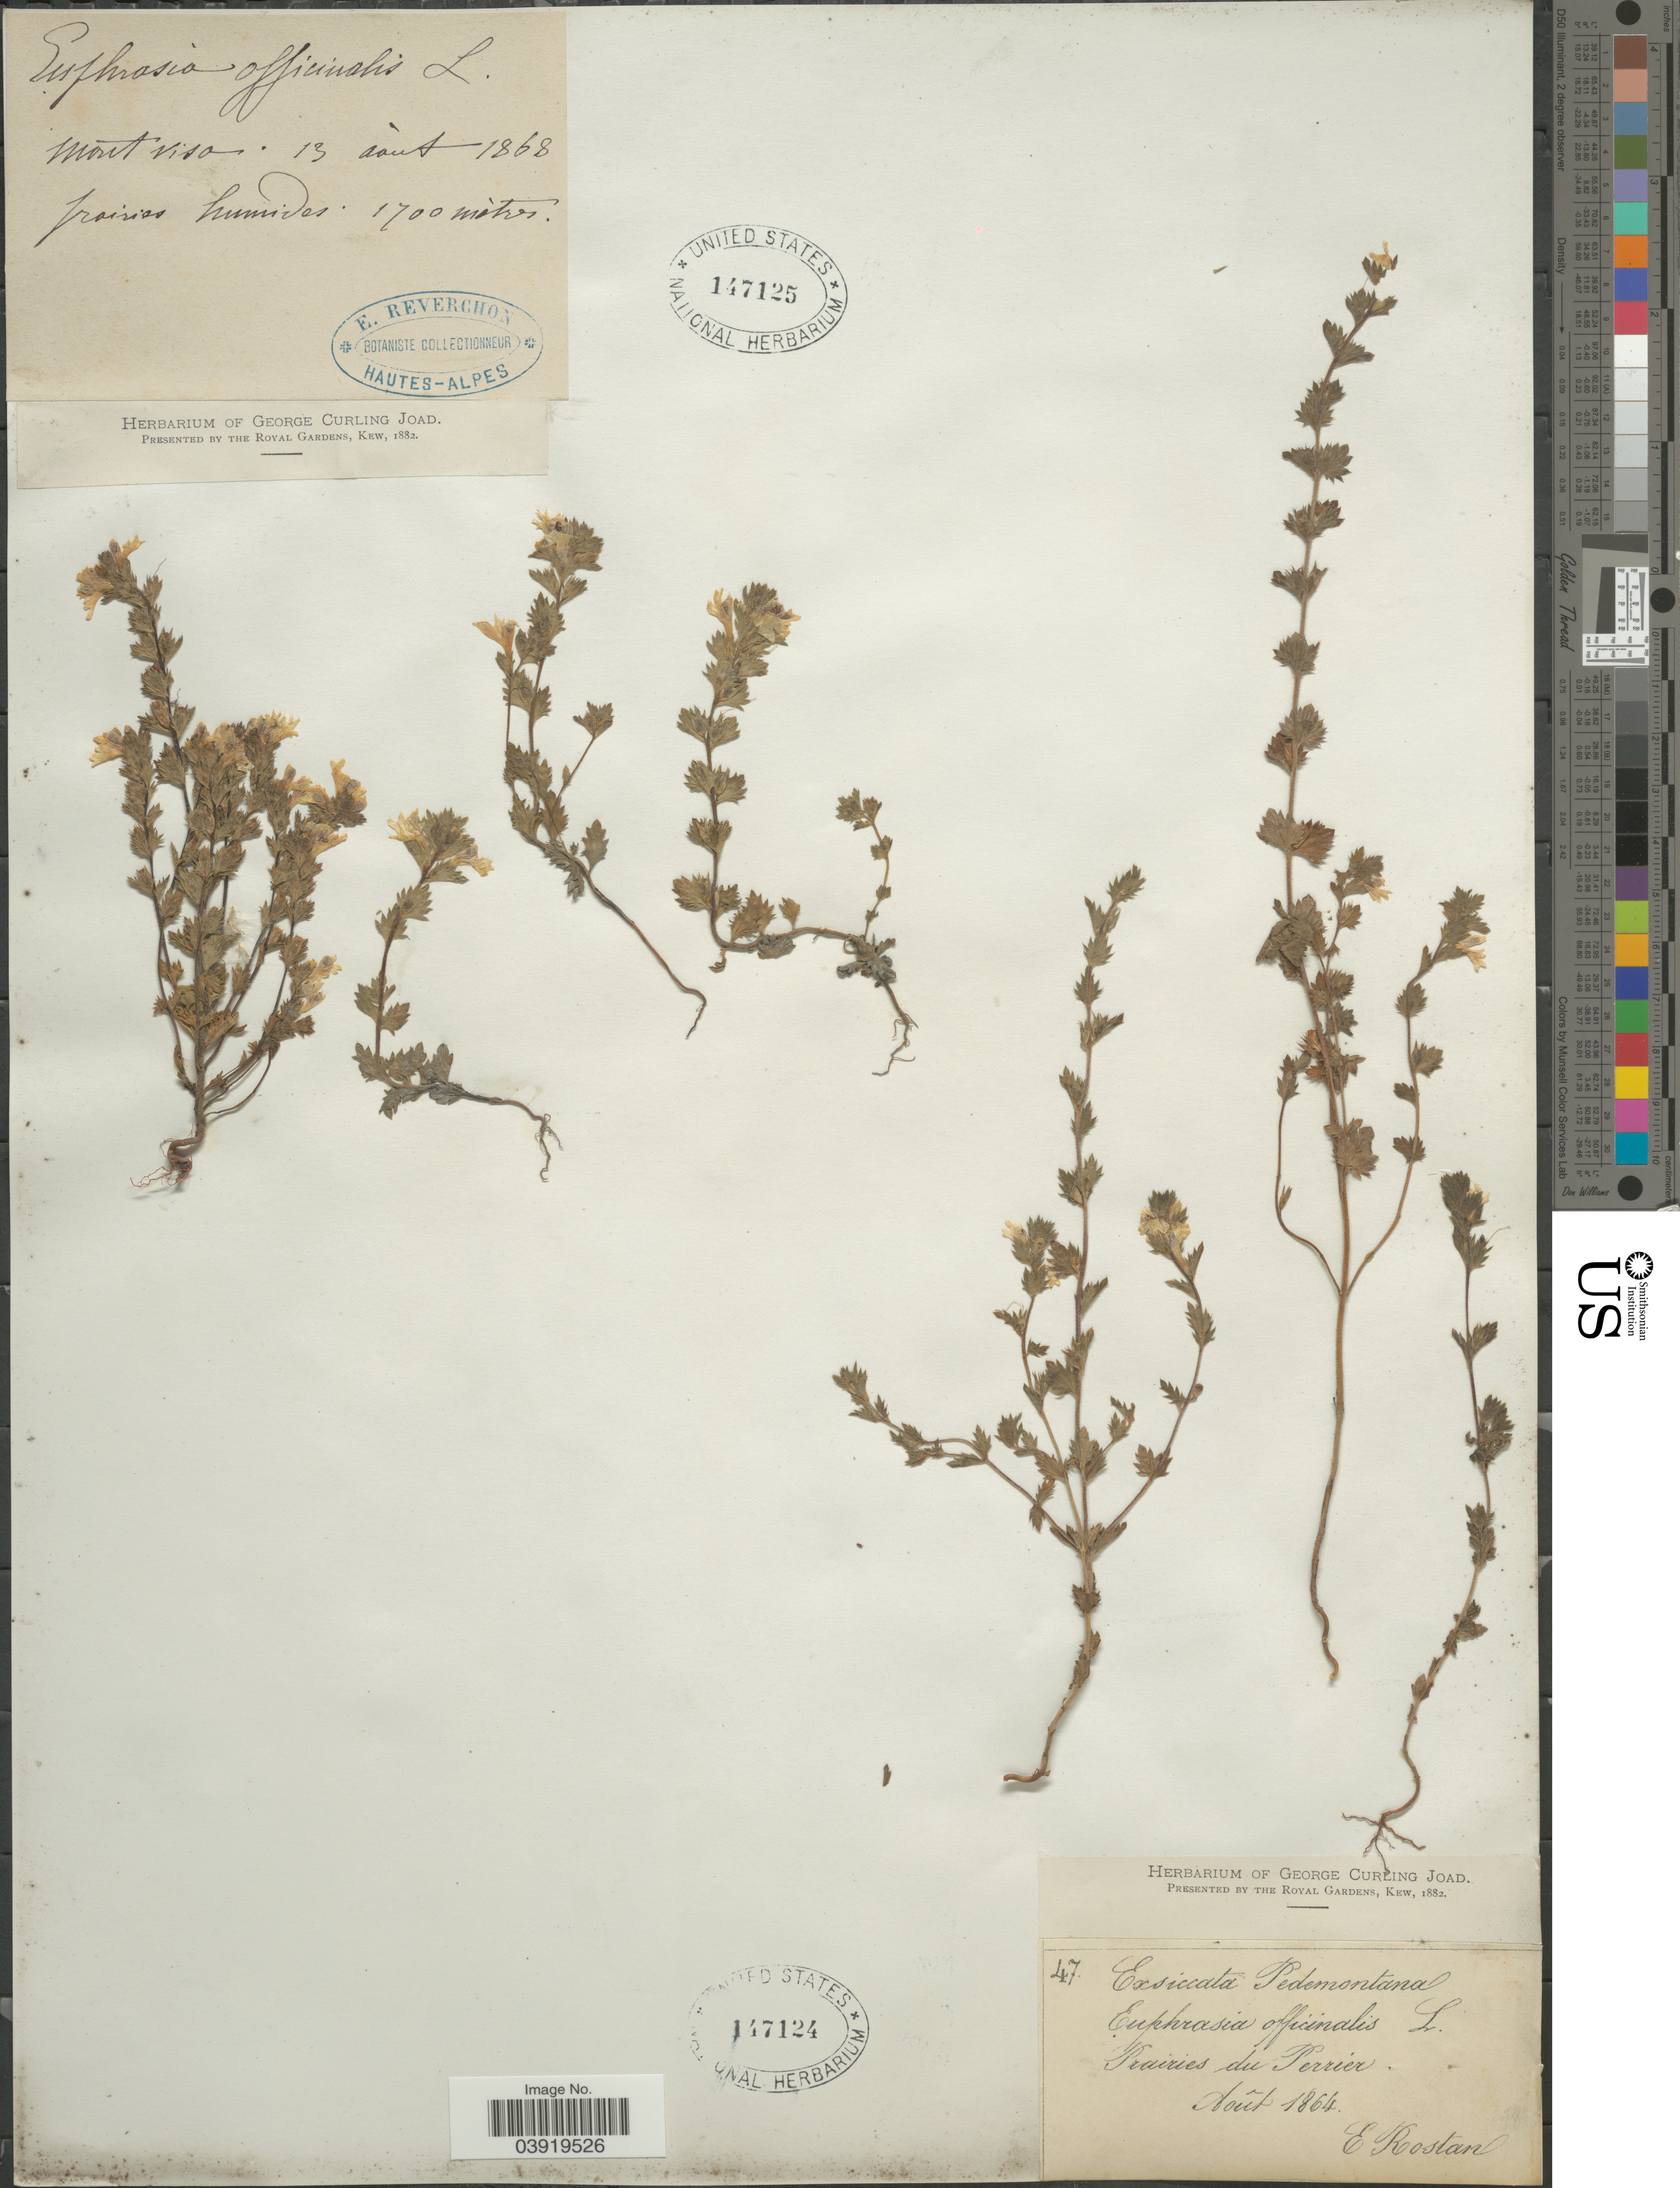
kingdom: Plantae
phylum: Tracheophyta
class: Magnoliopsida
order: Lamiales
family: Orobanchaceae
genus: Euphrasia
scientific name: Euphrasia officinalis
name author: L.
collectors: E. Rostan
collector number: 47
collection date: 1864-08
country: Italy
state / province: Piedmont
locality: Pedemontana. Prairies du Perrier.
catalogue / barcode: US 147124